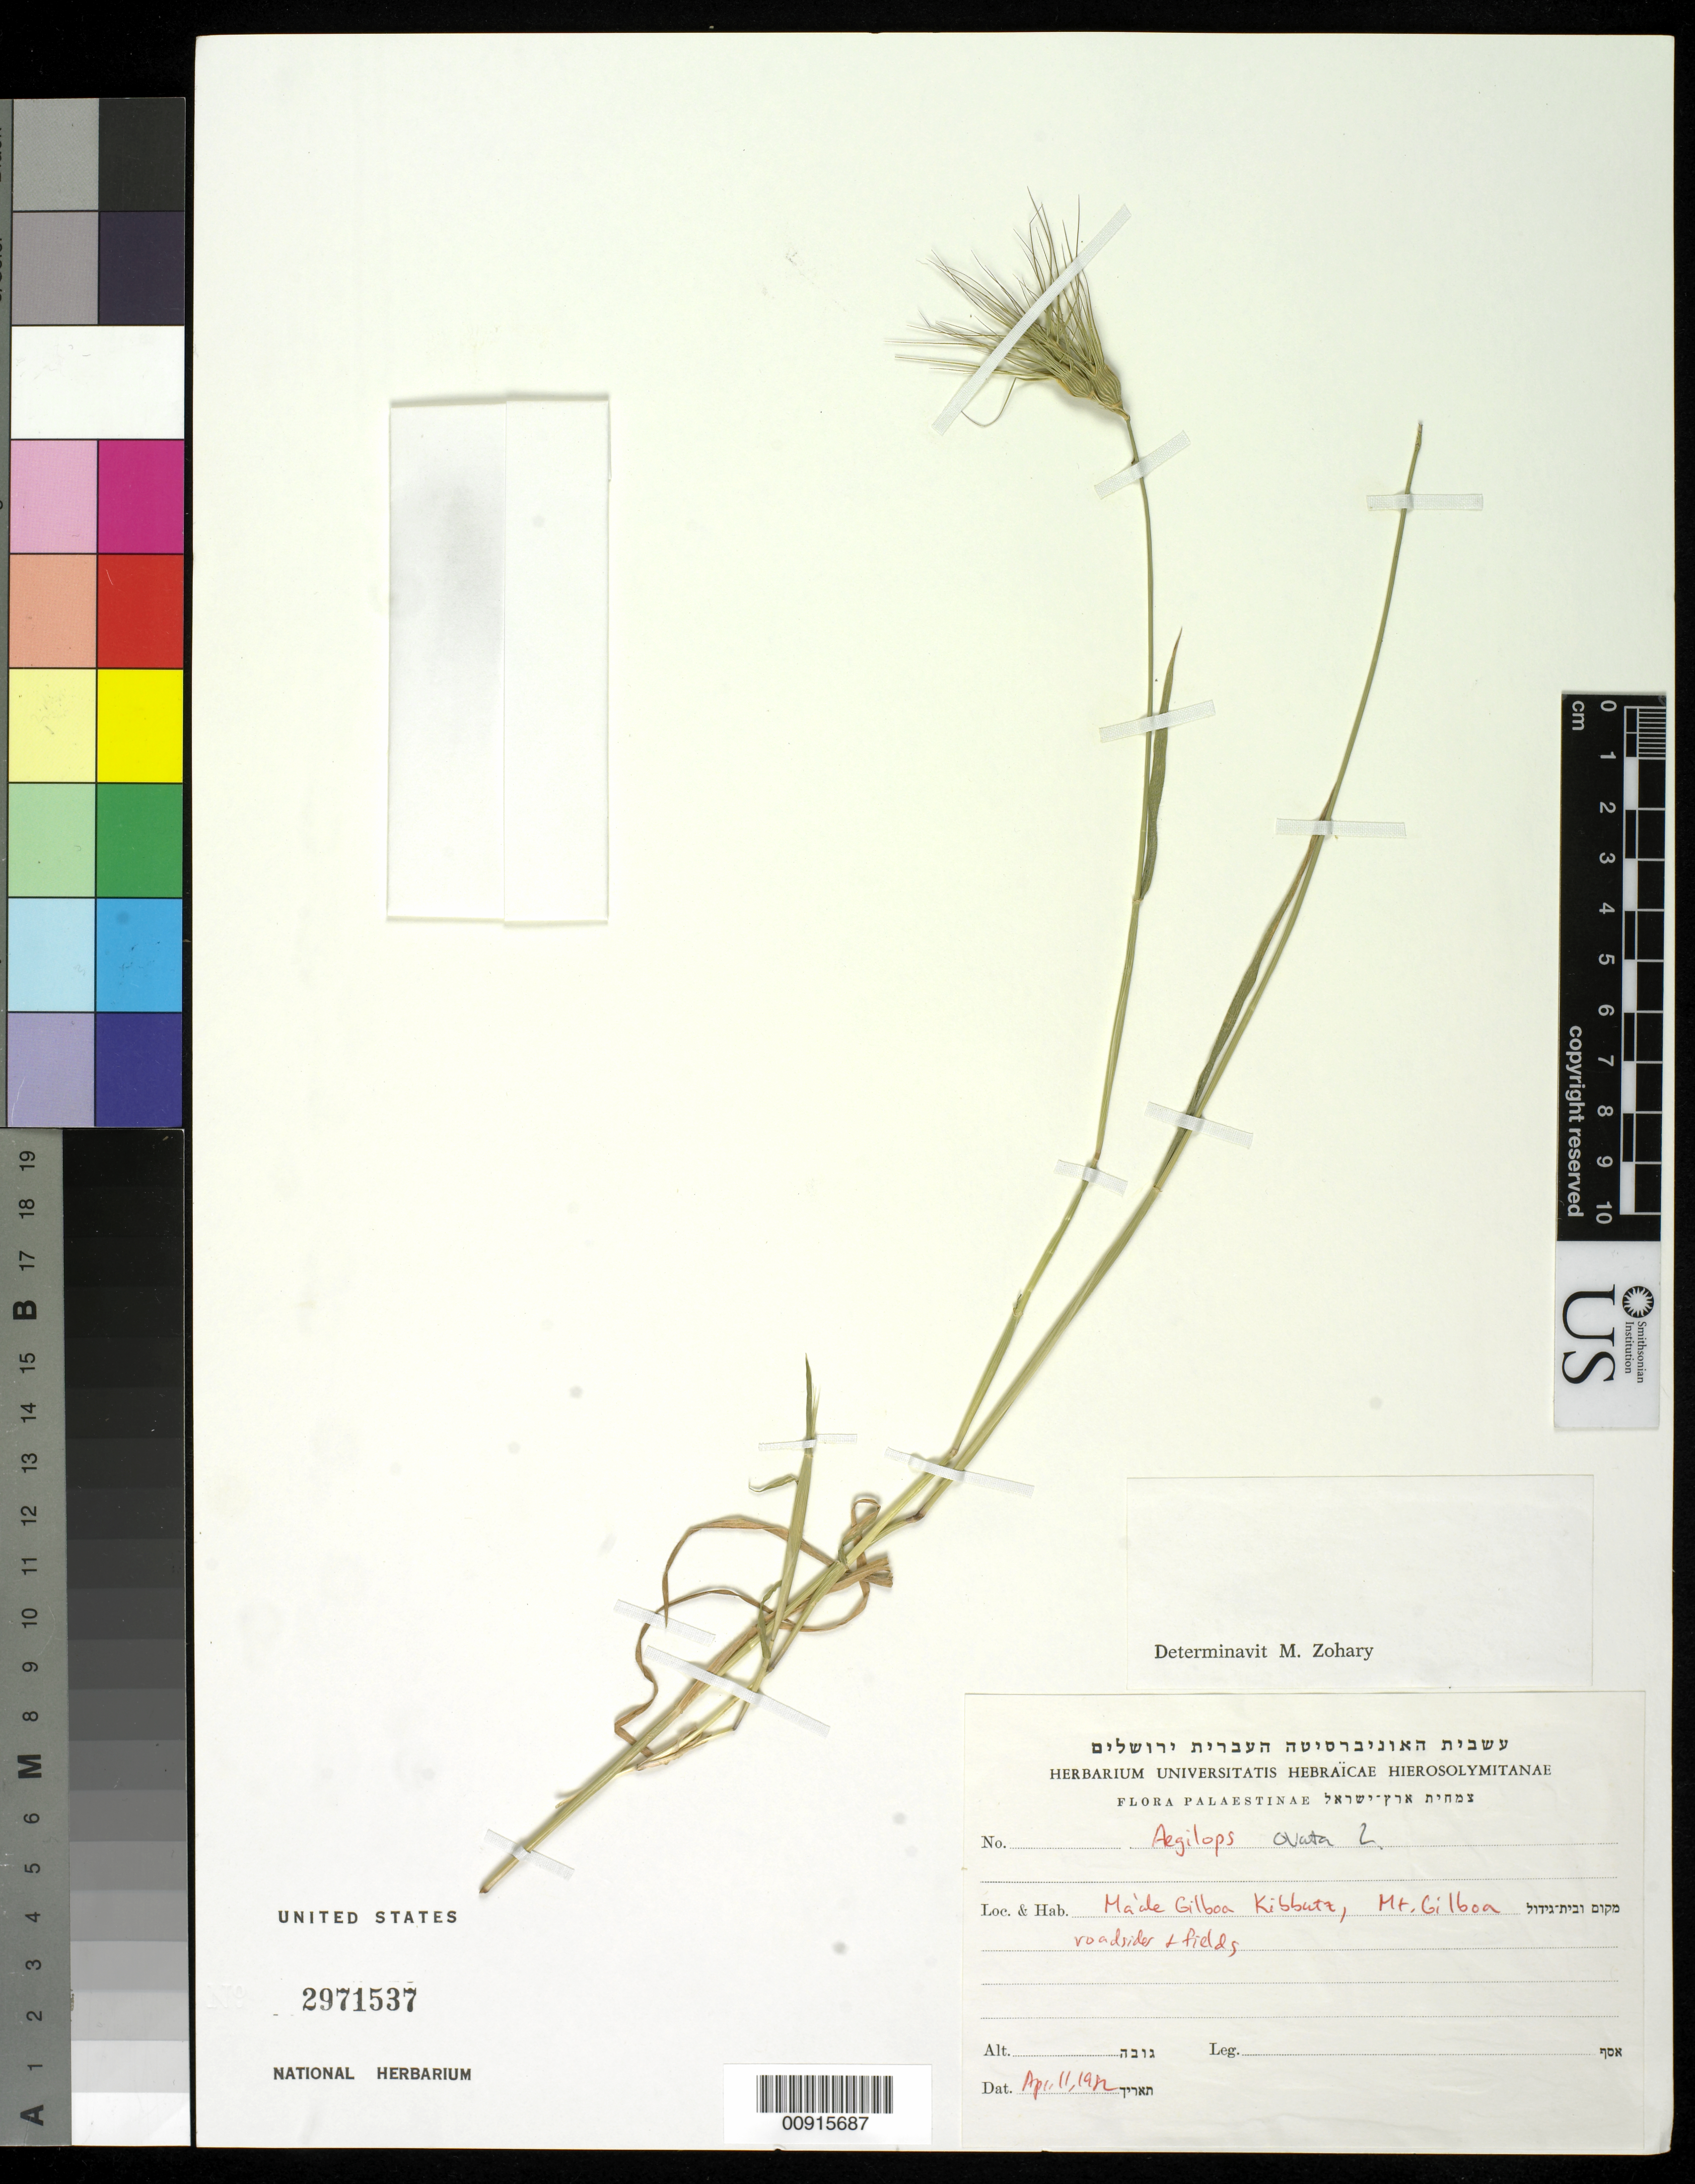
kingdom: Plantae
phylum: Tracheophyta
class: Liliopsida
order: Poales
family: Poaceae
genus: Aegilops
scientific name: Aegilops ovata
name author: L.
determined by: Zohary, M.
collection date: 1982-04-11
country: Israel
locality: Ma'ale Gilboa Kibbutz, Mt. Gilboa roadsides and fields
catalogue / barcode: US 2971537